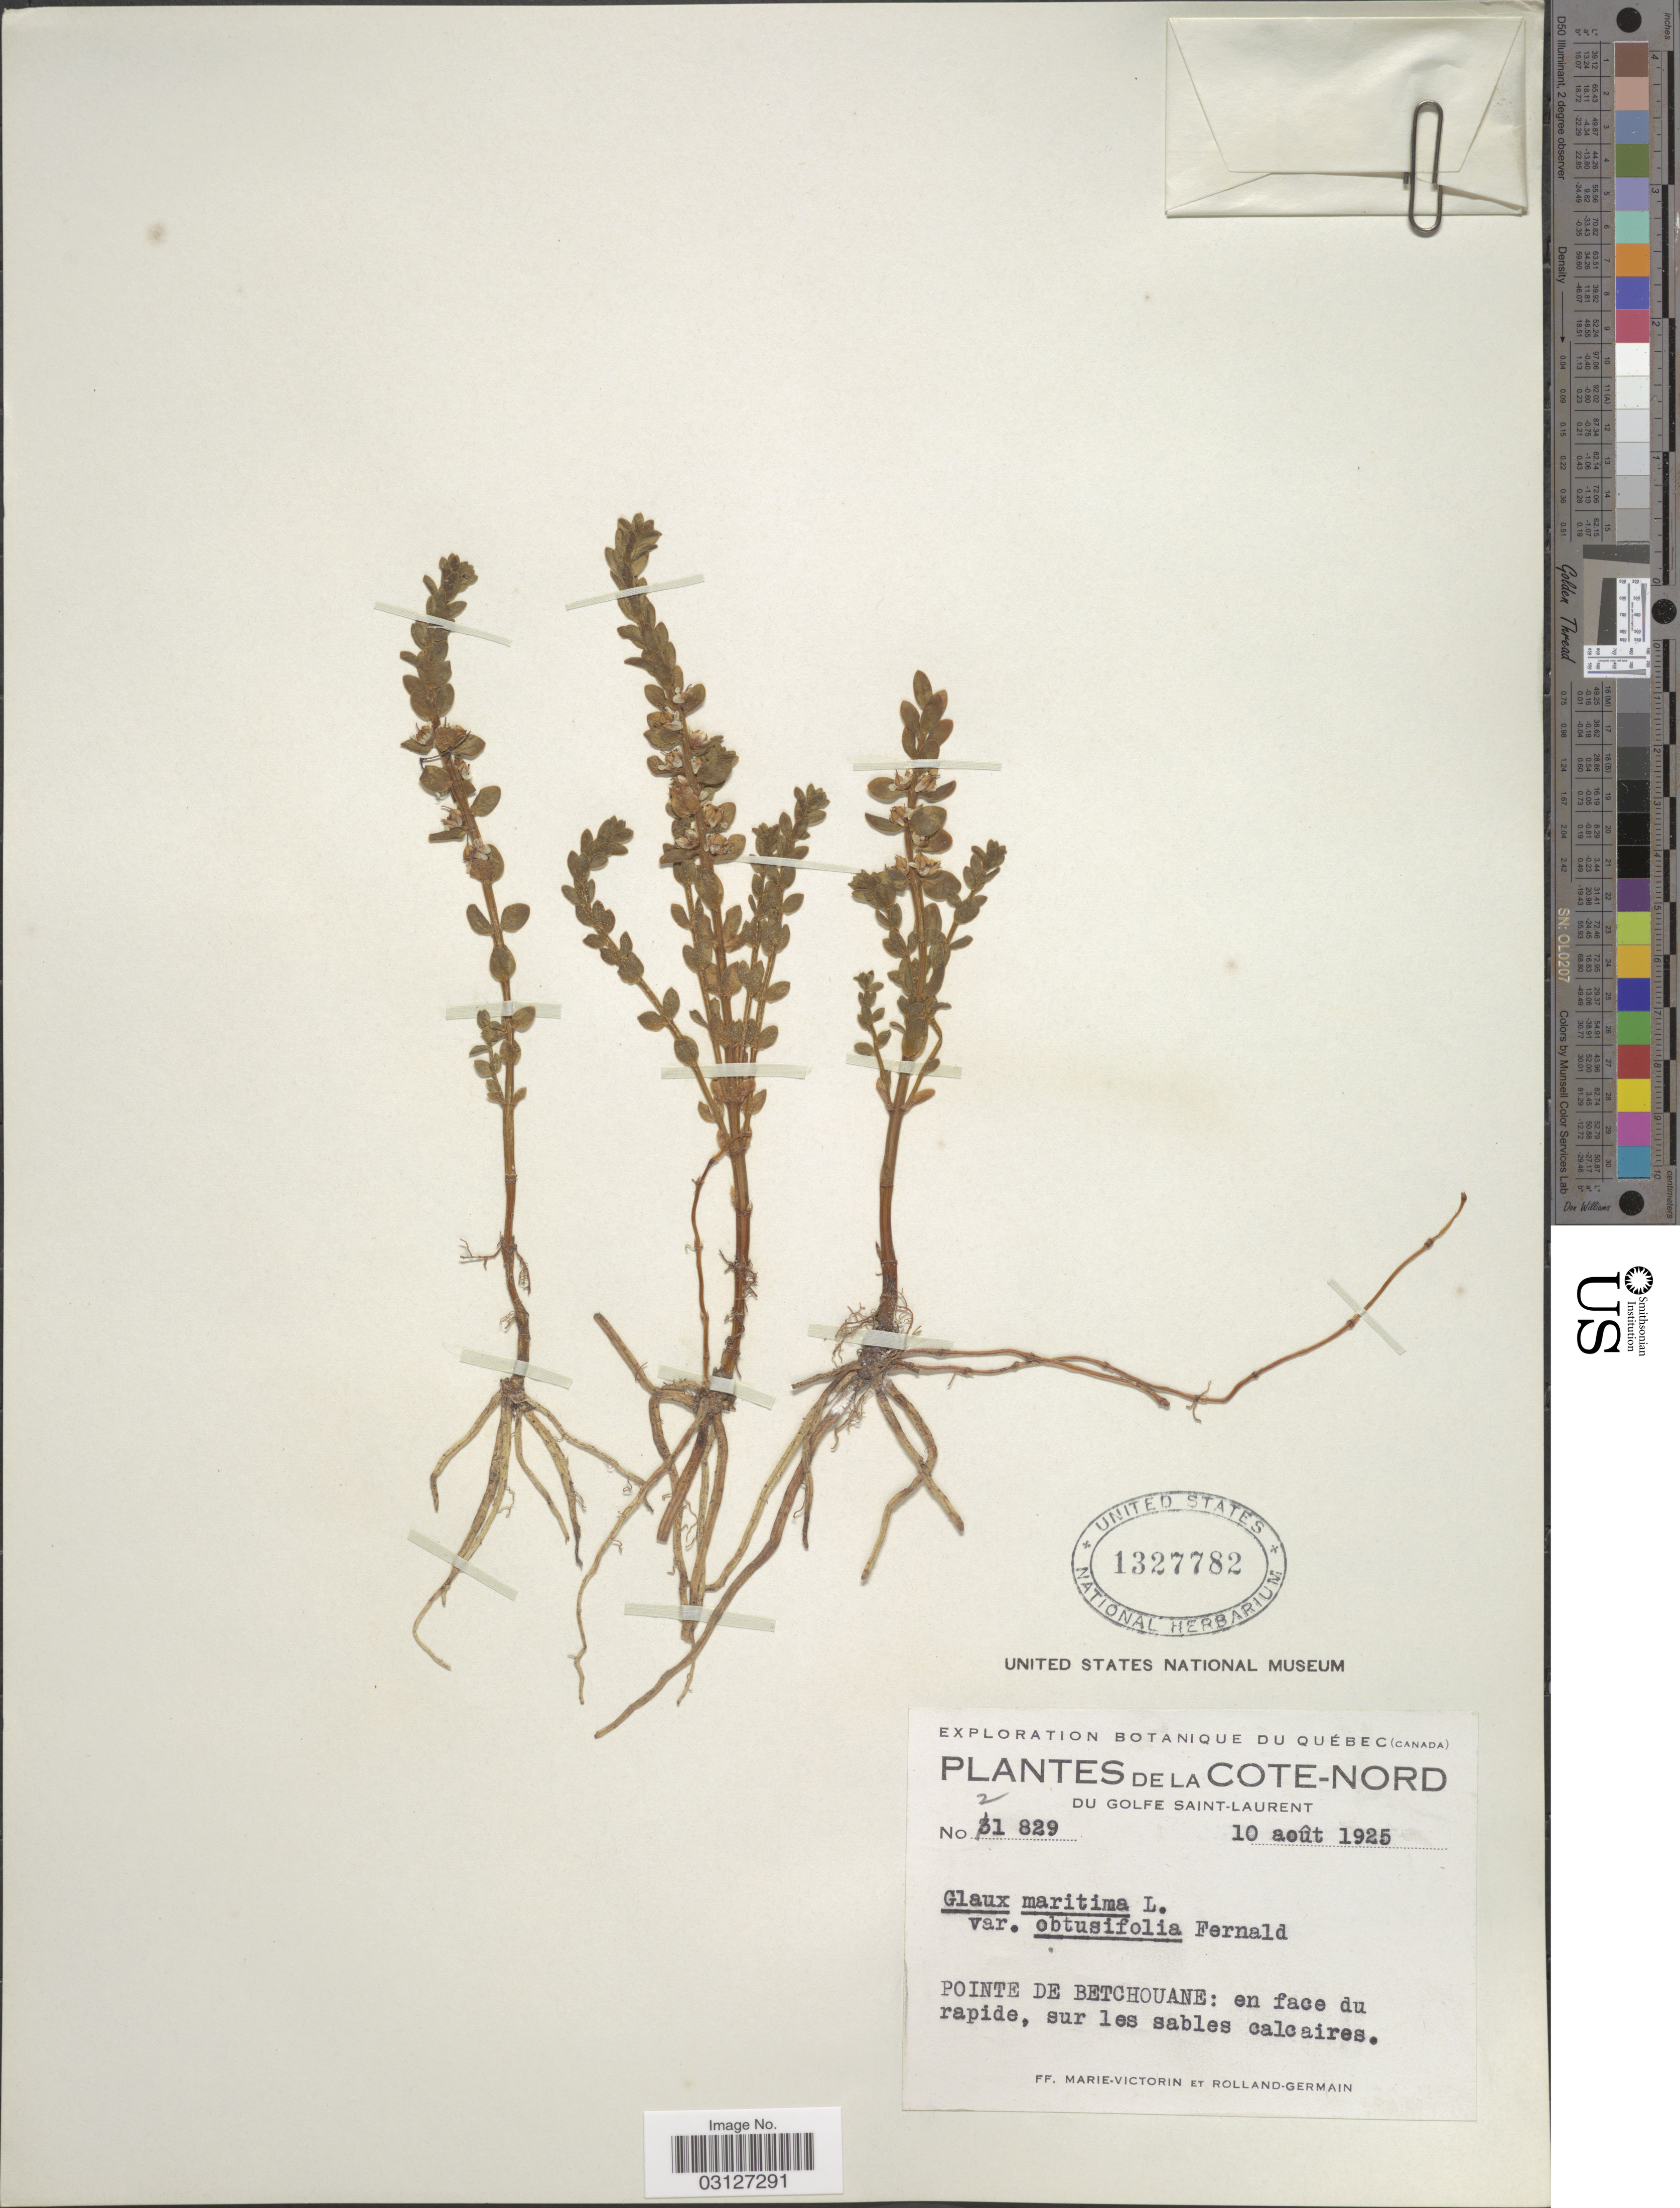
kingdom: Plantae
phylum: Tracheophyta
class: Magnoliopsida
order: Ericales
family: Primulaceae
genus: Glaux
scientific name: Glaux maritima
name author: L.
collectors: F. Marie-Victorin & Rolland-Germain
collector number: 21829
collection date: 1925-08-10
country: Canada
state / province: Quebec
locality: Cote-Nord, Du Golfe Saint-Laurent, Pointe de Betchouane.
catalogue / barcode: US 1327782